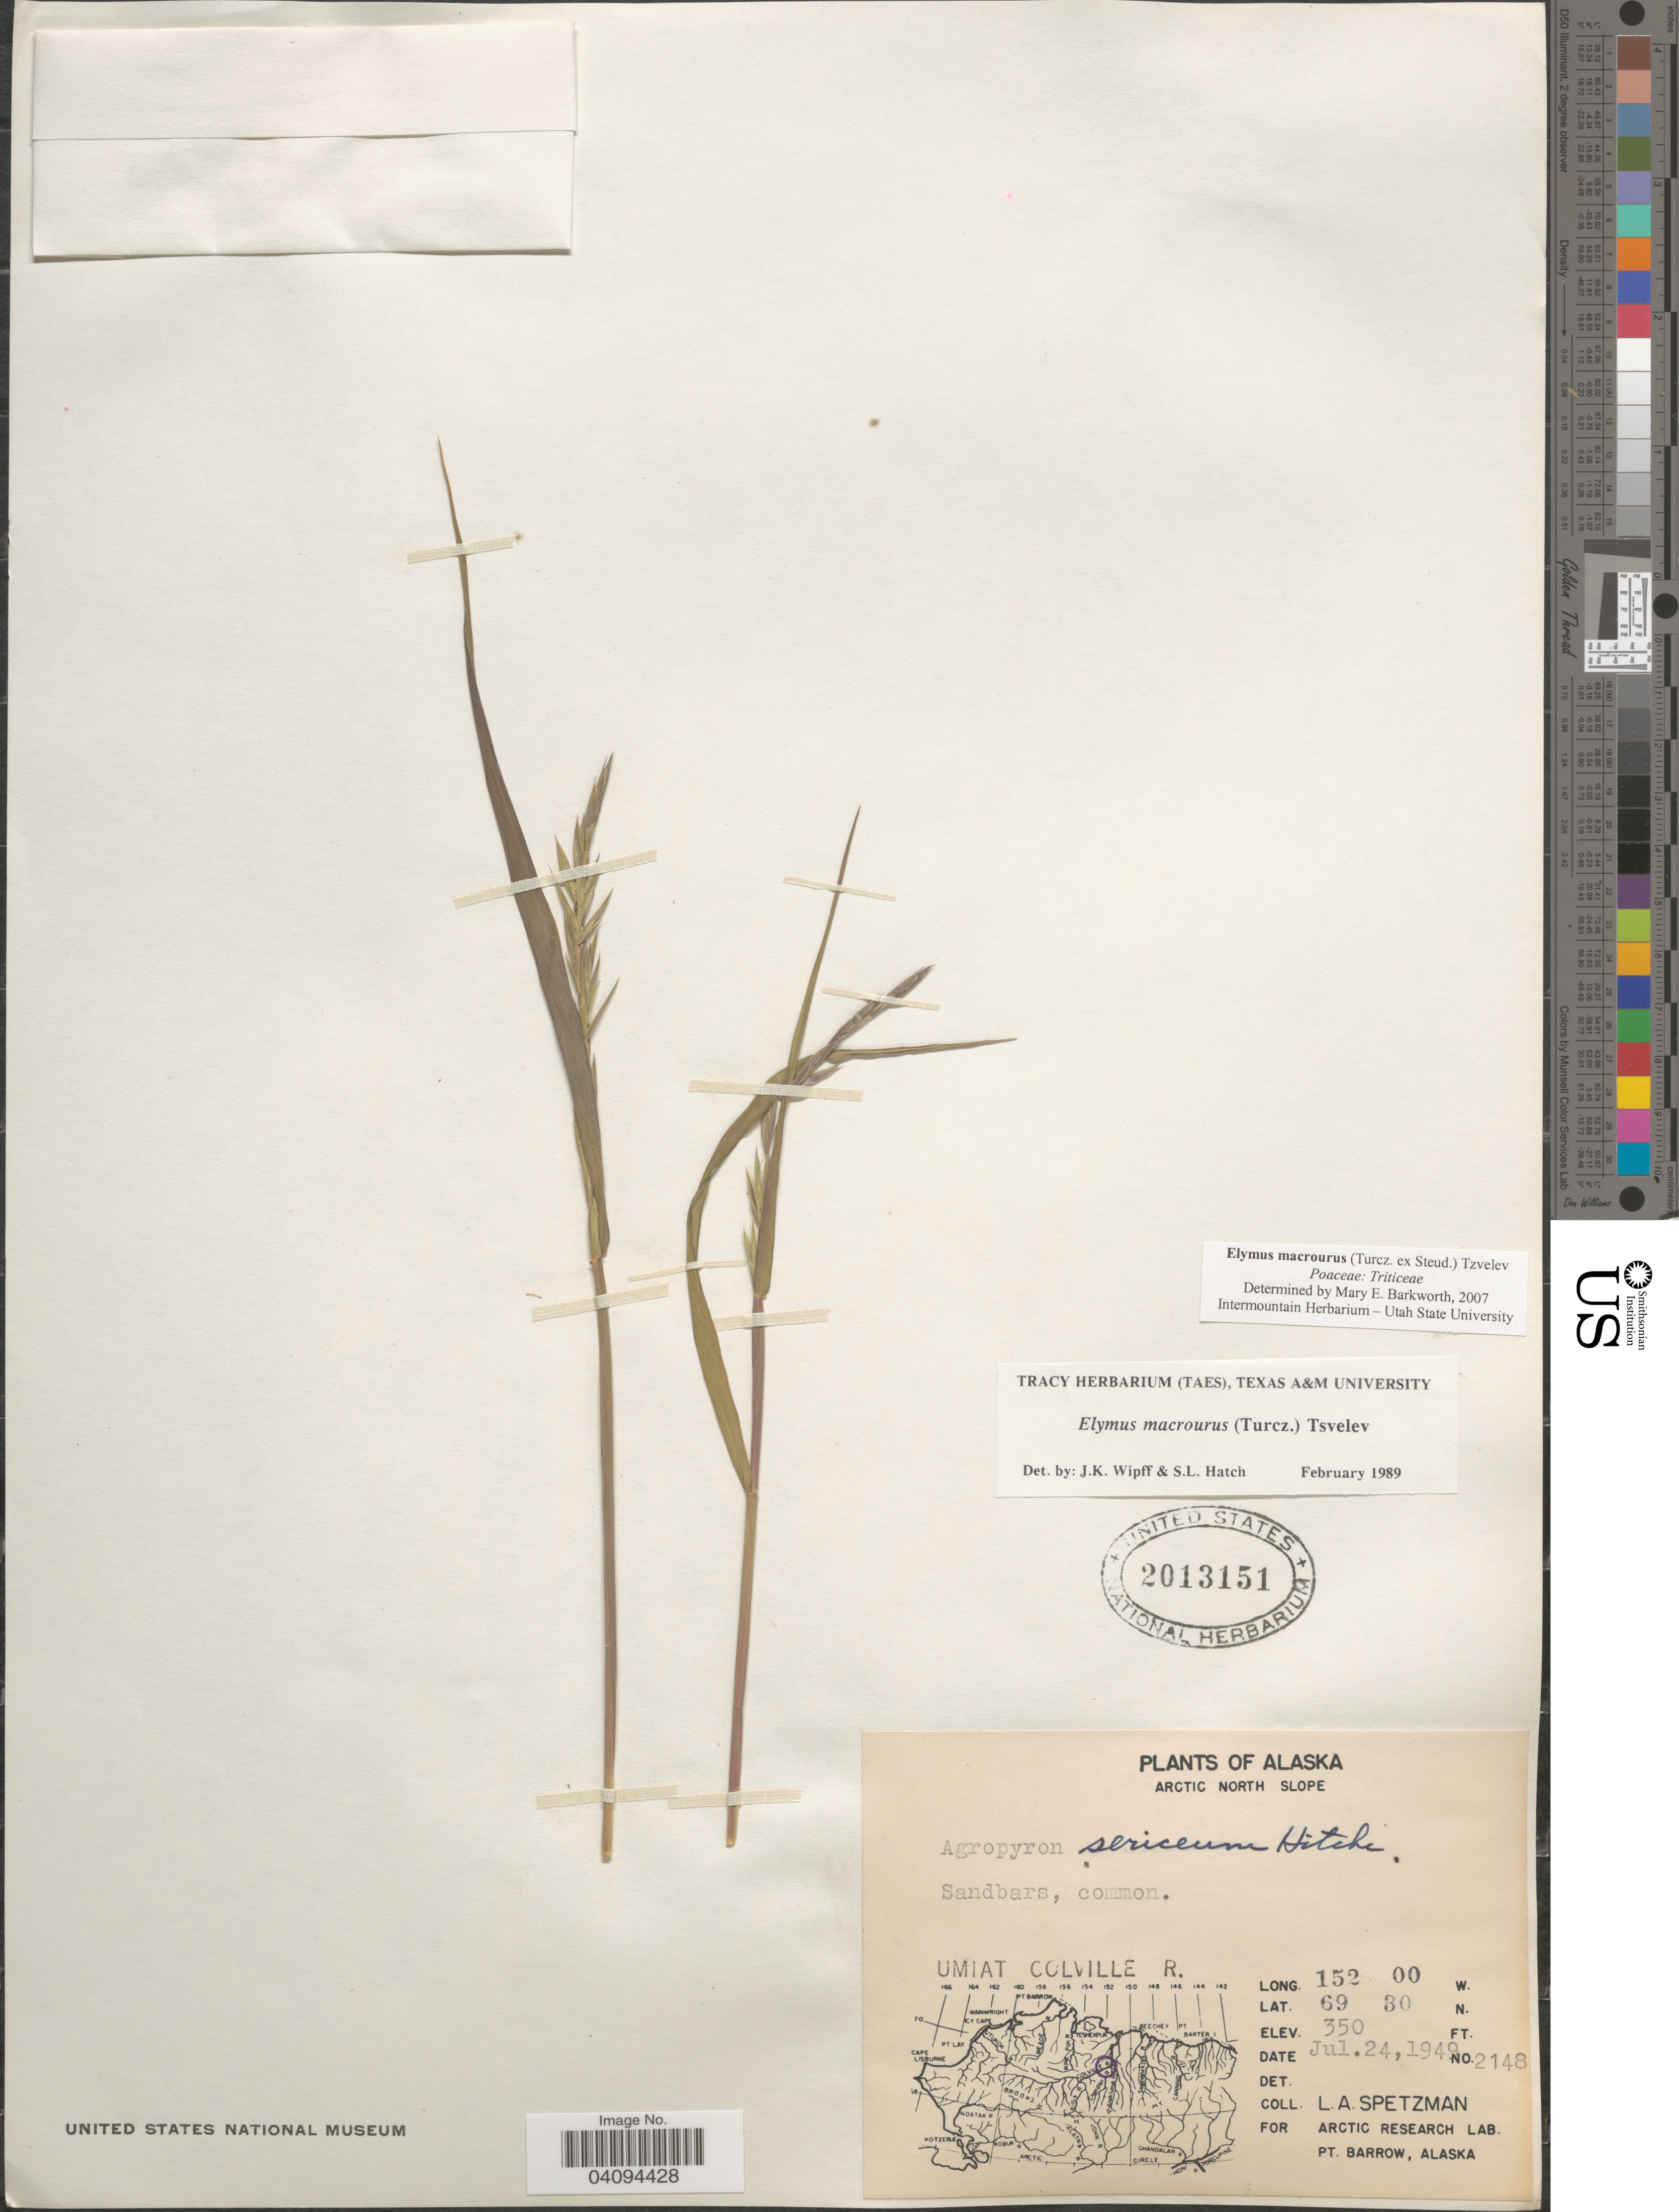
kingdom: Plantae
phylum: Tracheophyta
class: Liliopsida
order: Poales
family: Poaceae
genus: Elymus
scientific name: Elymus macrourus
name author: (Turcz. ex Steud.) Tzvelev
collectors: L. Spetzman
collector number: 2148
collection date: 1949-07-24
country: United States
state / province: Alaska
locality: Arctic North Slope. Umiat. Colville R.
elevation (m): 107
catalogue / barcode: US 2013151